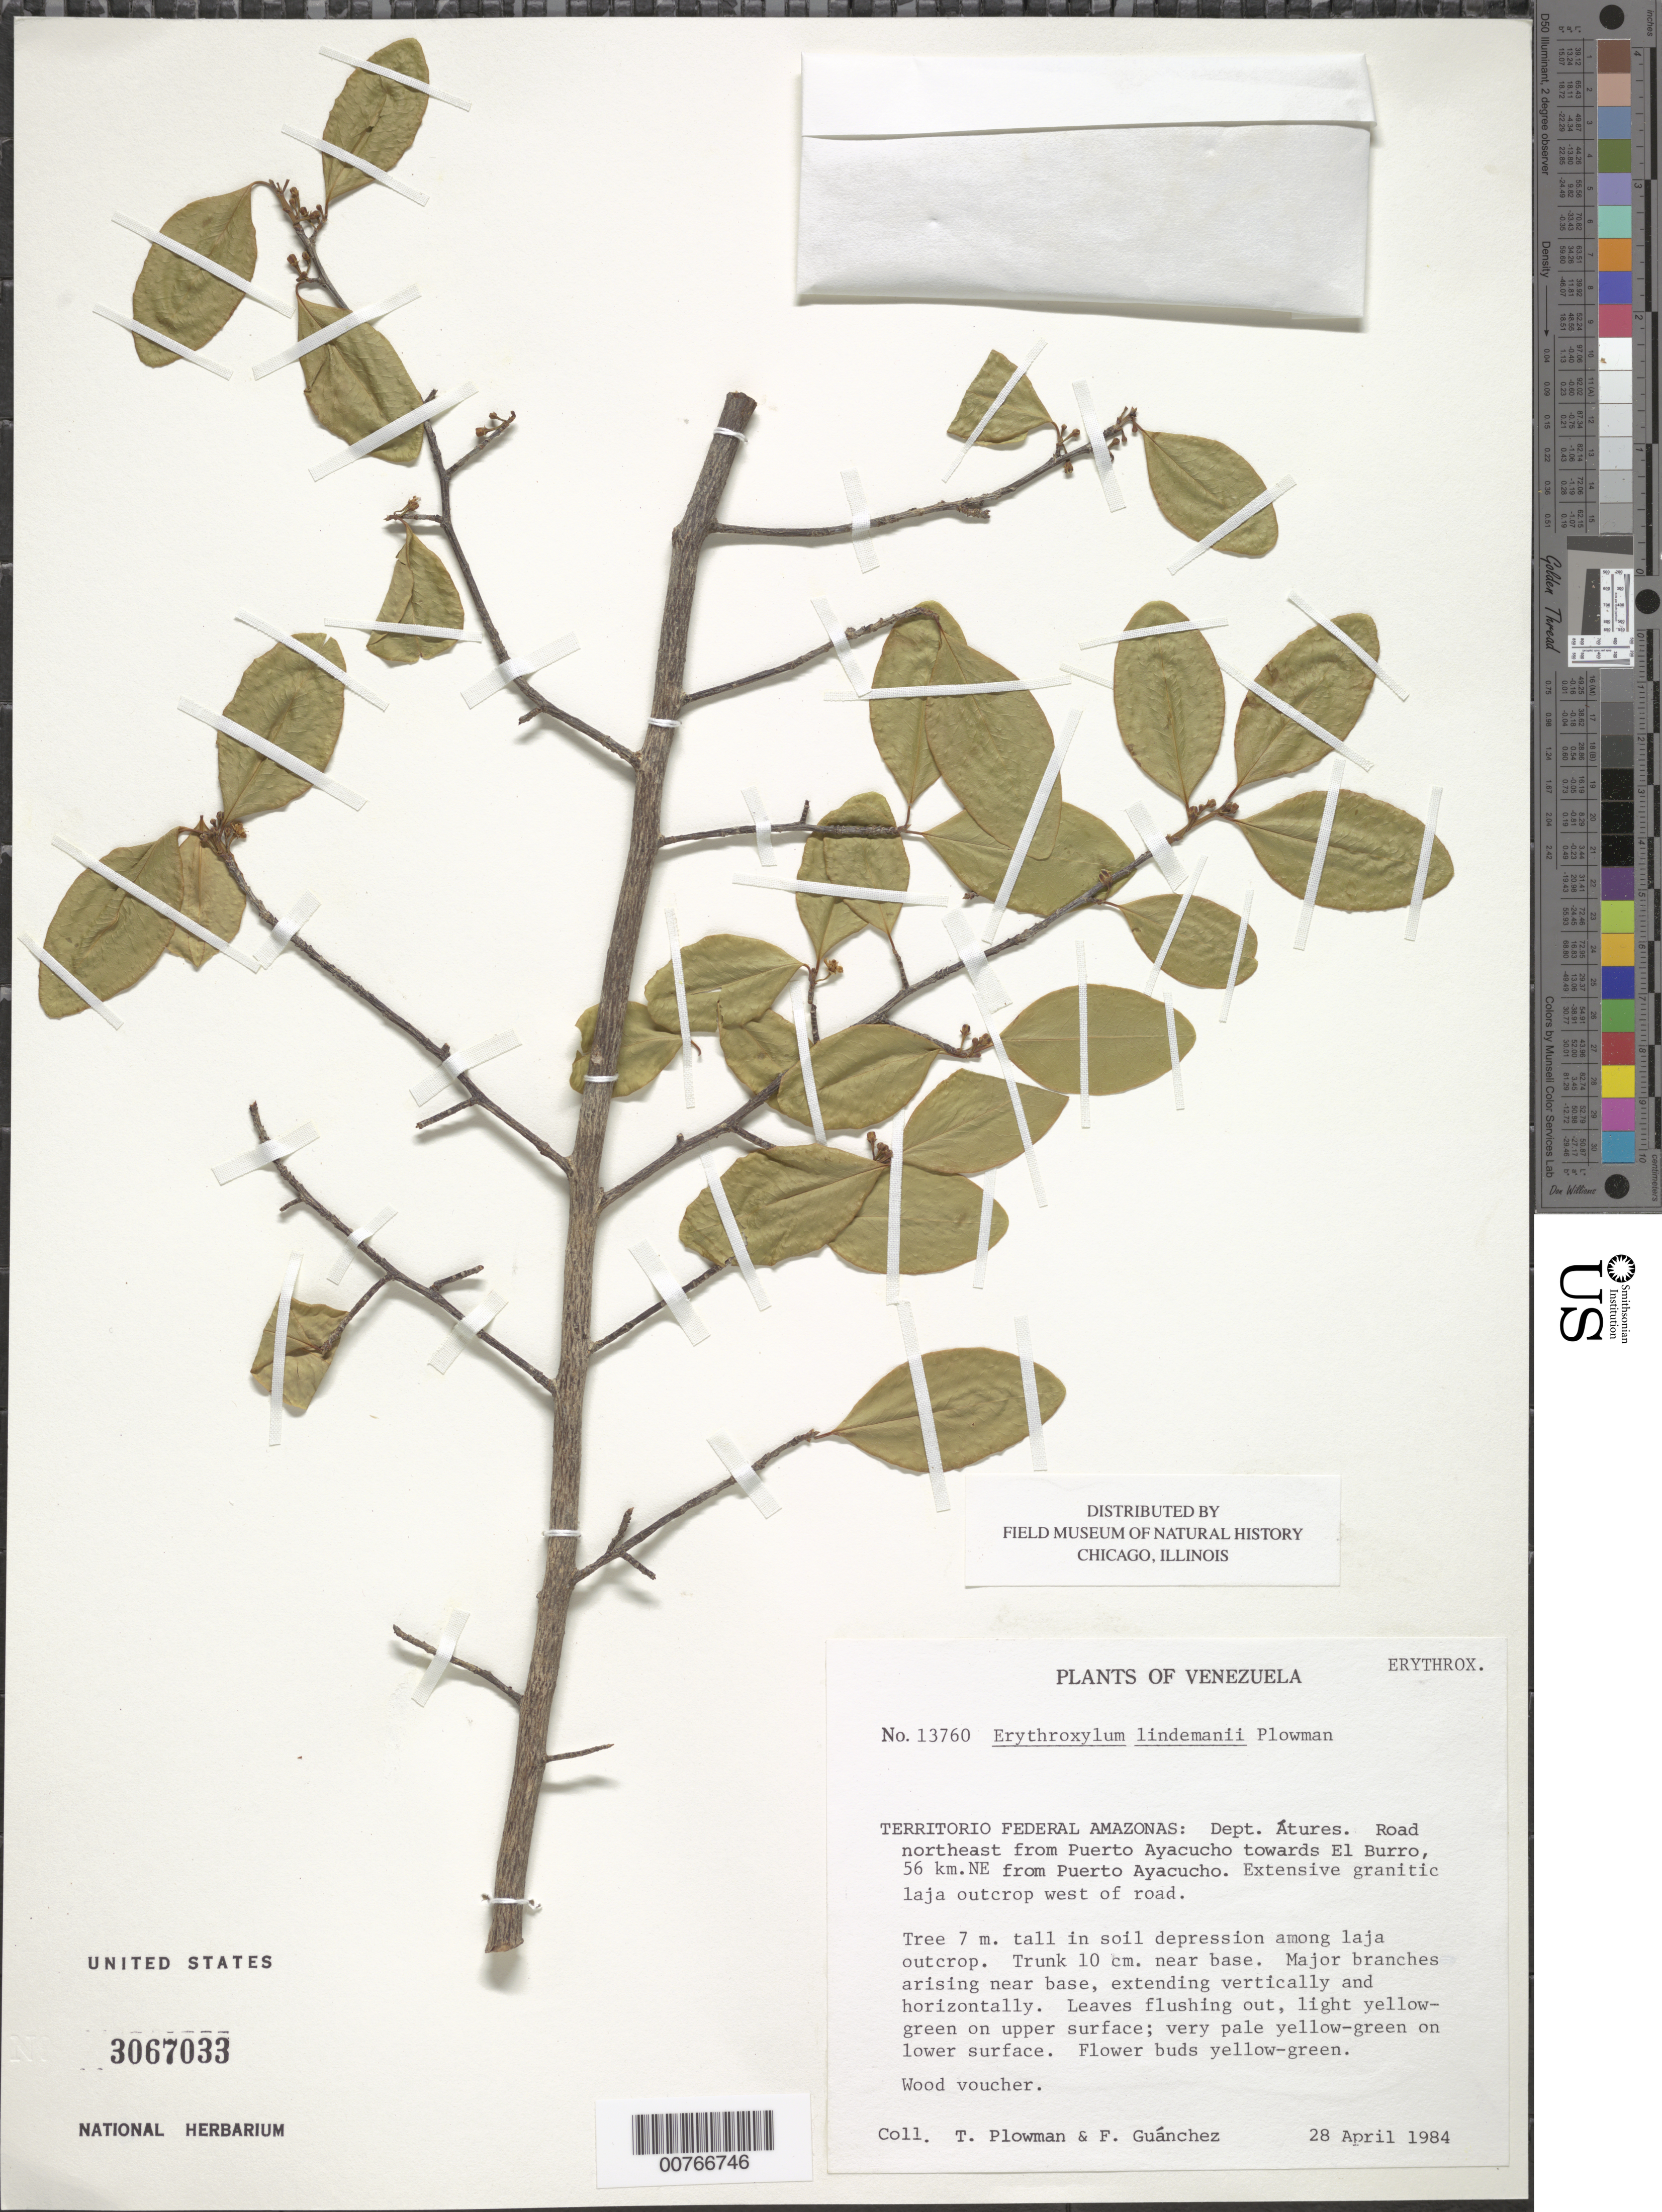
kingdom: Plantae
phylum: Tracheophyta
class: Magnoliopsida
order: Malpighiales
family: Erythroxylaceae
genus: Erythroxylum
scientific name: Erythroxylum lindemanii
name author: Plowman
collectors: T. Plowman & F. Guánchez M.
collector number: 13760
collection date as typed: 28-Apr-84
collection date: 1984-04-28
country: Venezuela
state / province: Amazonas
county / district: Atures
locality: Puerto Ayacucho, road NE towards El Burro, 56 km NE from Puerto Ayacucho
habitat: Extensive granitic laja outcrop W of road; in soil depression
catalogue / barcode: US 3067033